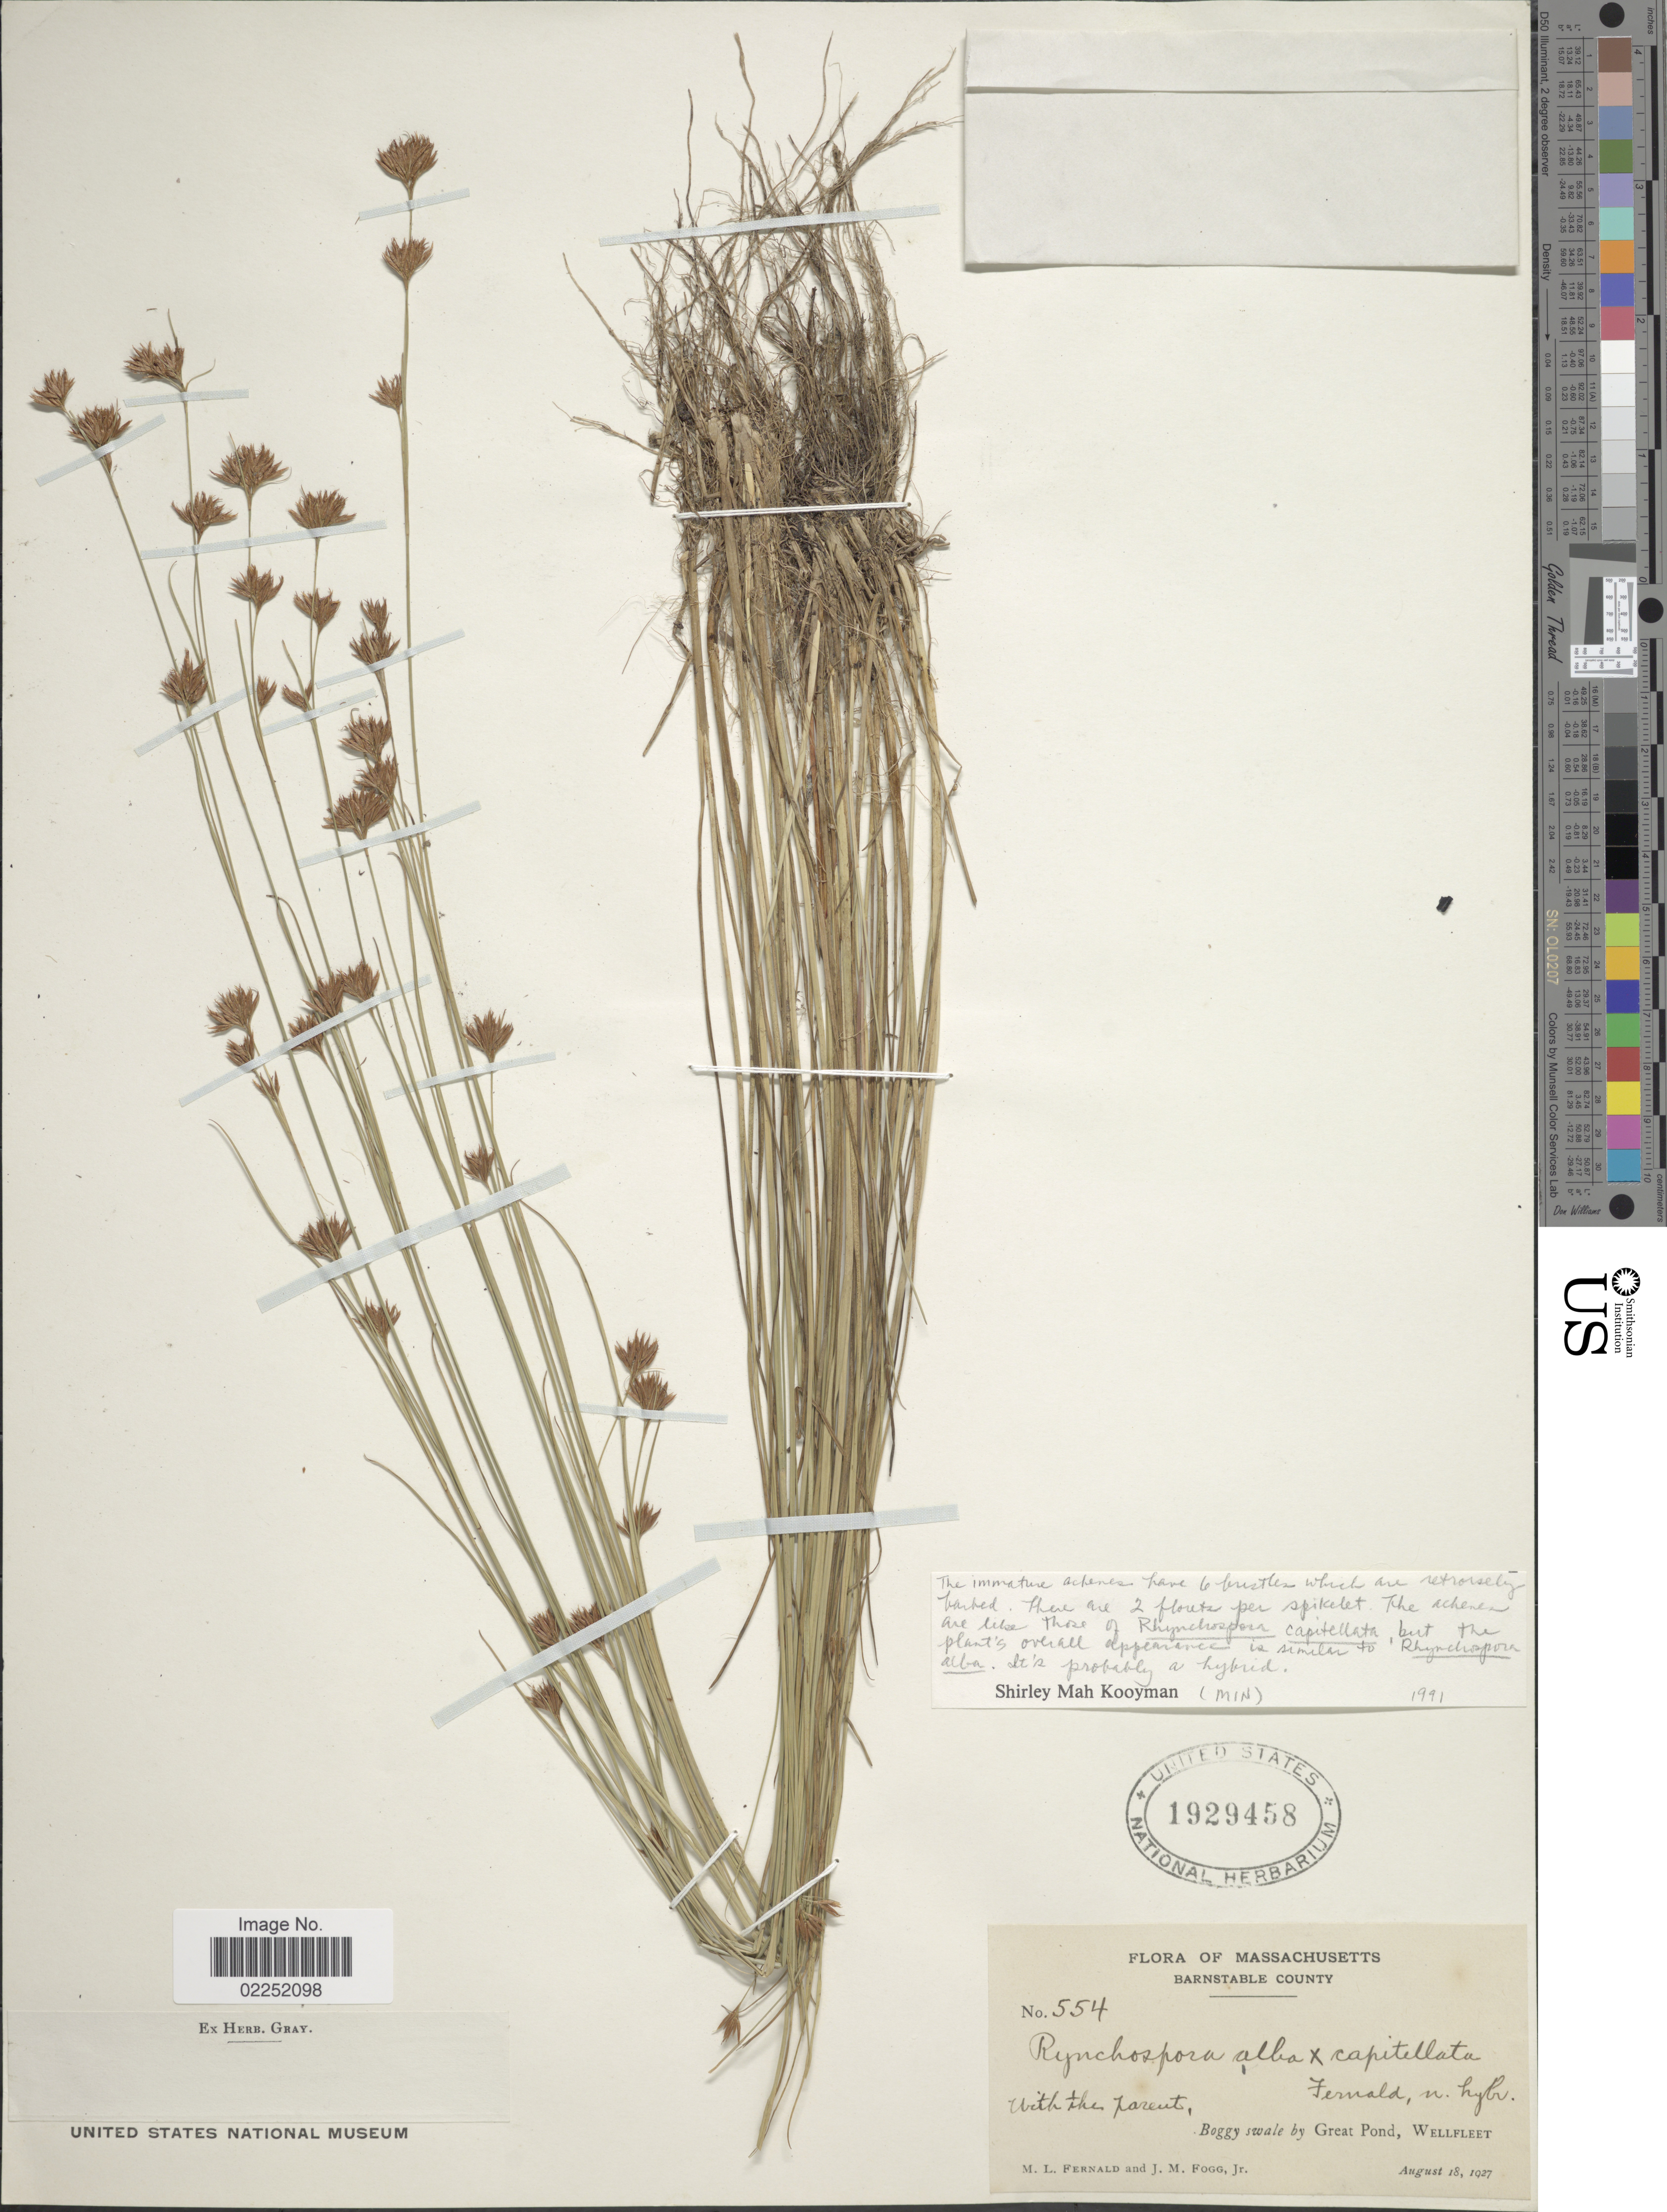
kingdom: Plantae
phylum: Tracheophyta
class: Liliopsida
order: Poales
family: Cyperaceae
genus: Rhynchospora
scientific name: Rhynchospora alba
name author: (L.) Vahl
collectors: M. L. Fernald & J. Fogg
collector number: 554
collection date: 1927-08-18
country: United States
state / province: Massachusetts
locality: Barnstable County, Boggy swale by Great Pond, Wellfleet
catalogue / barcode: US 1929458